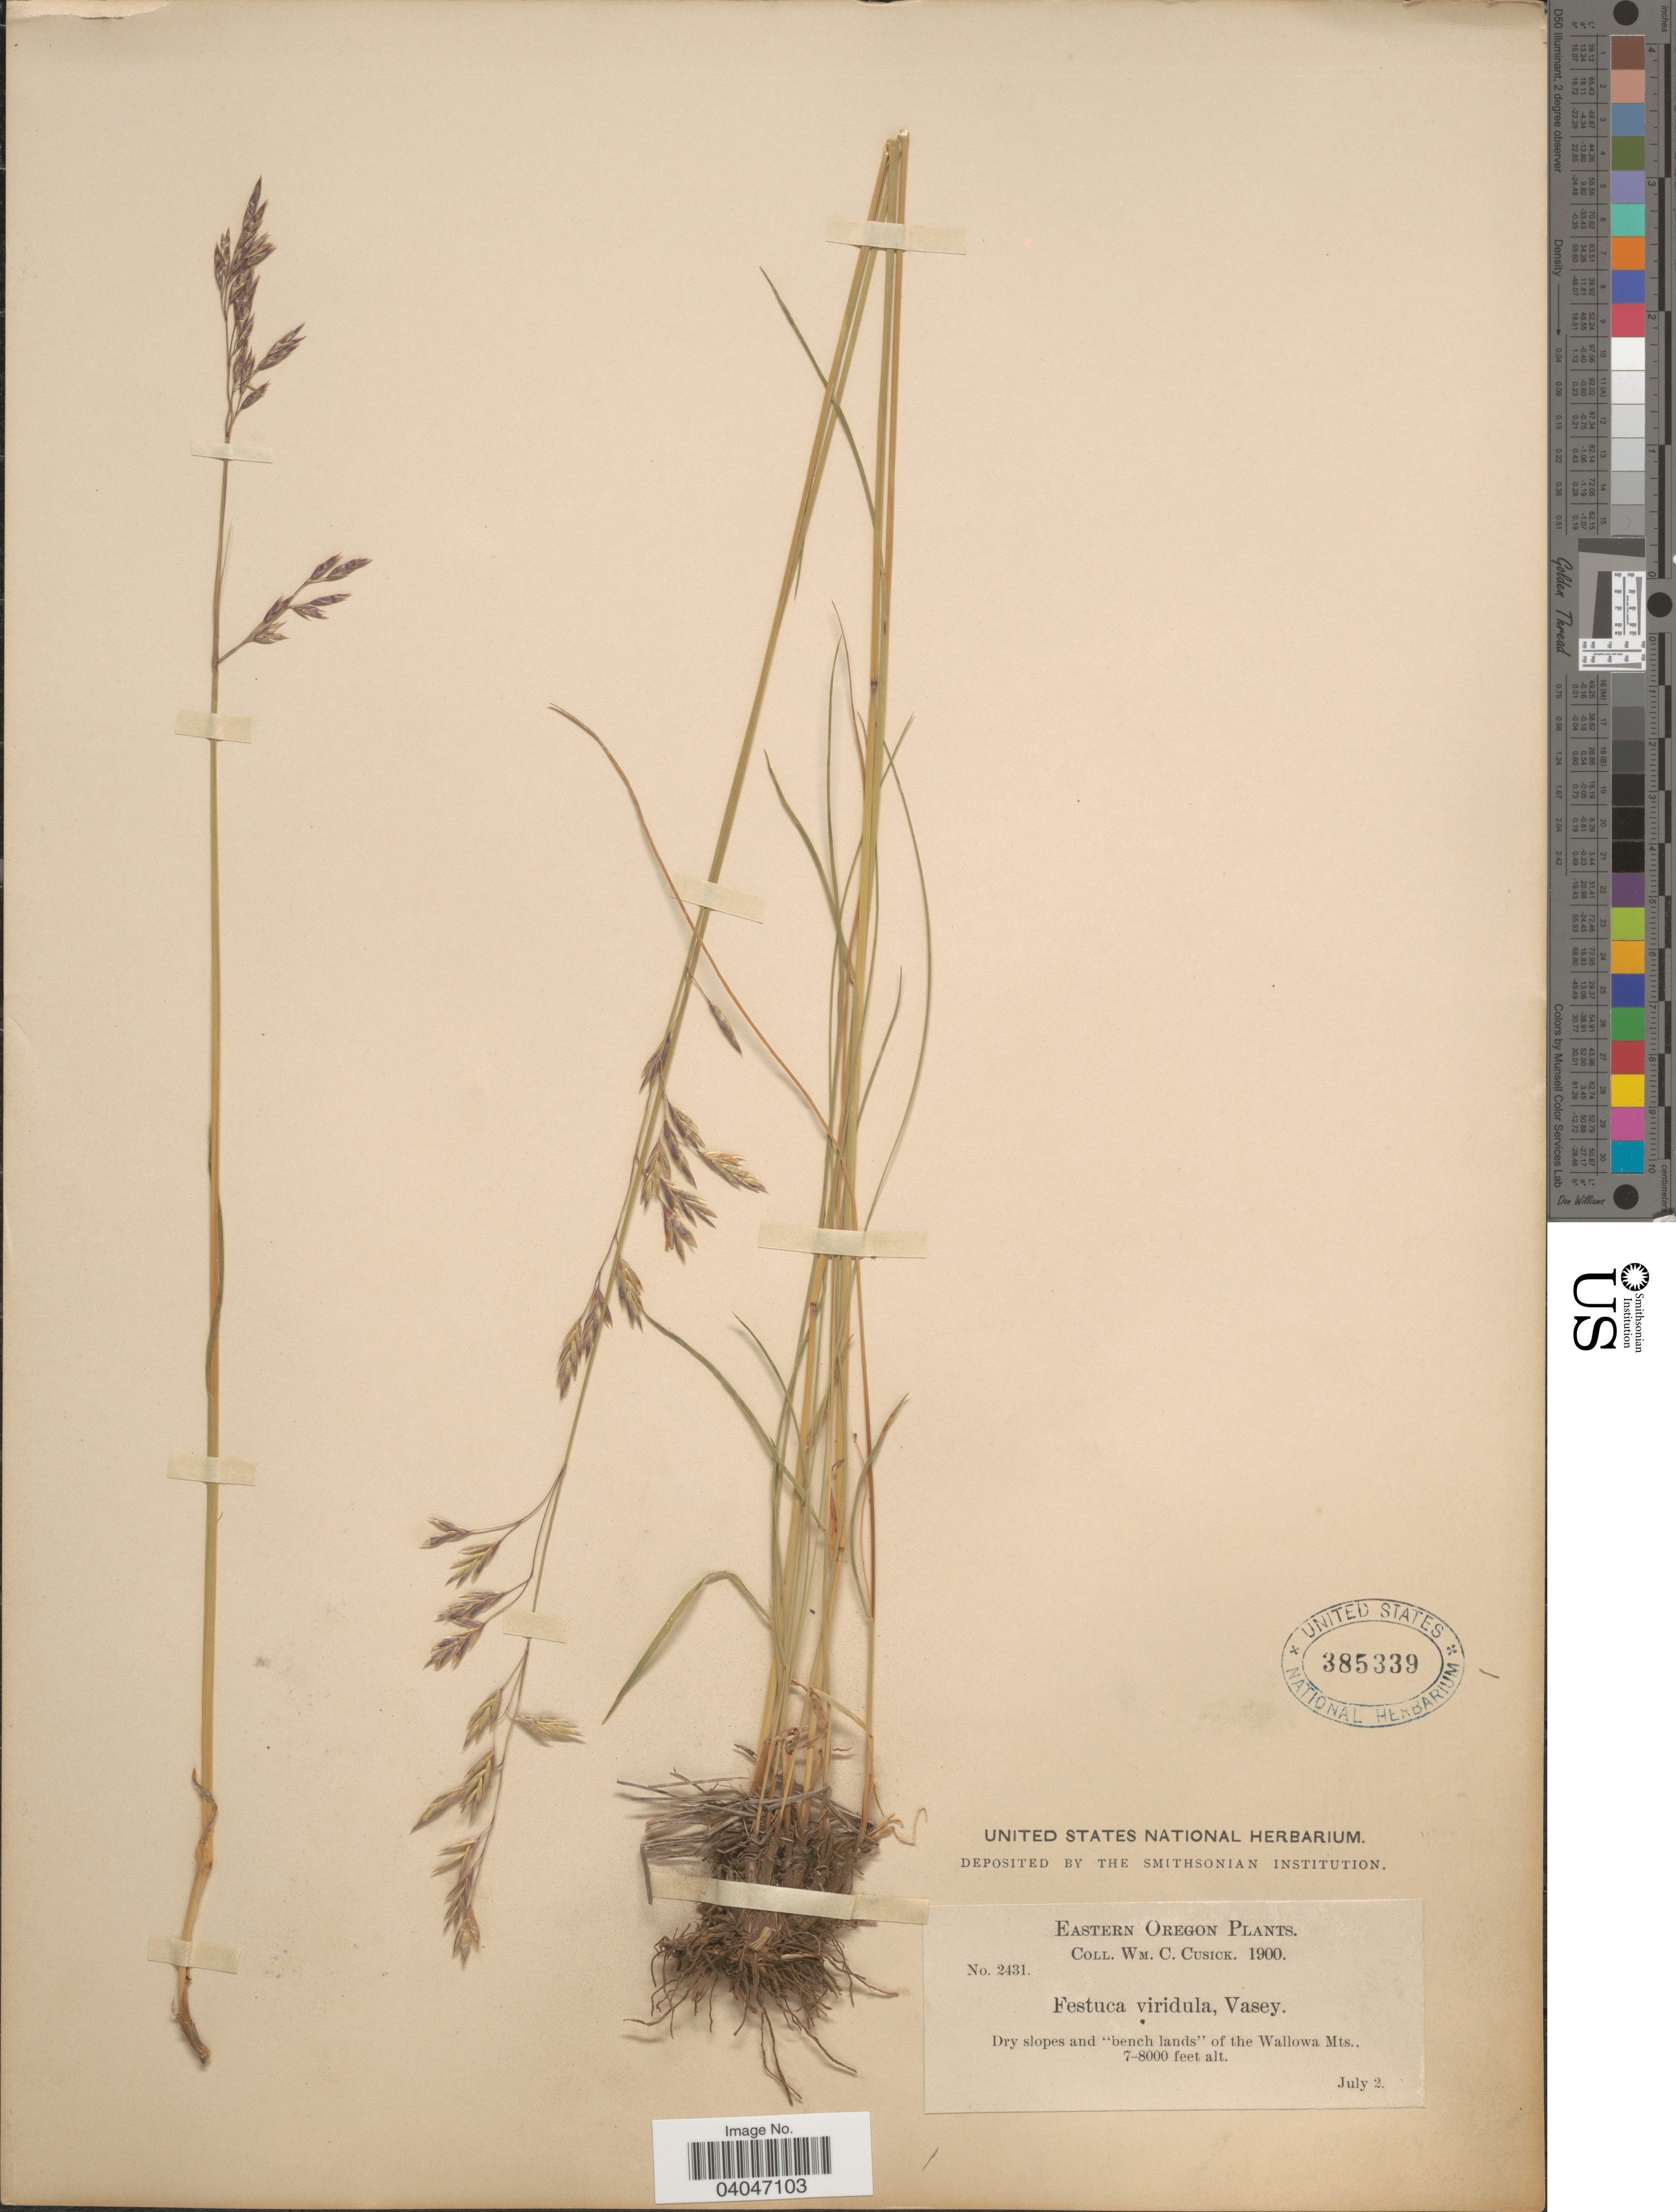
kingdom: Plantae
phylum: Tracheophyta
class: Liliopsida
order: Poales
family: Poaceae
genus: Festuca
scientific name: Festuca viridula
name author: Vasey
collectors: W. C. Cusick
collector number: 2431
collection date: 1900-07-02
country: United States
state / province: Oregon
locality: Eastern Oregon. Dry slopes and "bench lands" of the Wallowa Mts.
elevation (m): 2134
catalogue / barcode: US 385339